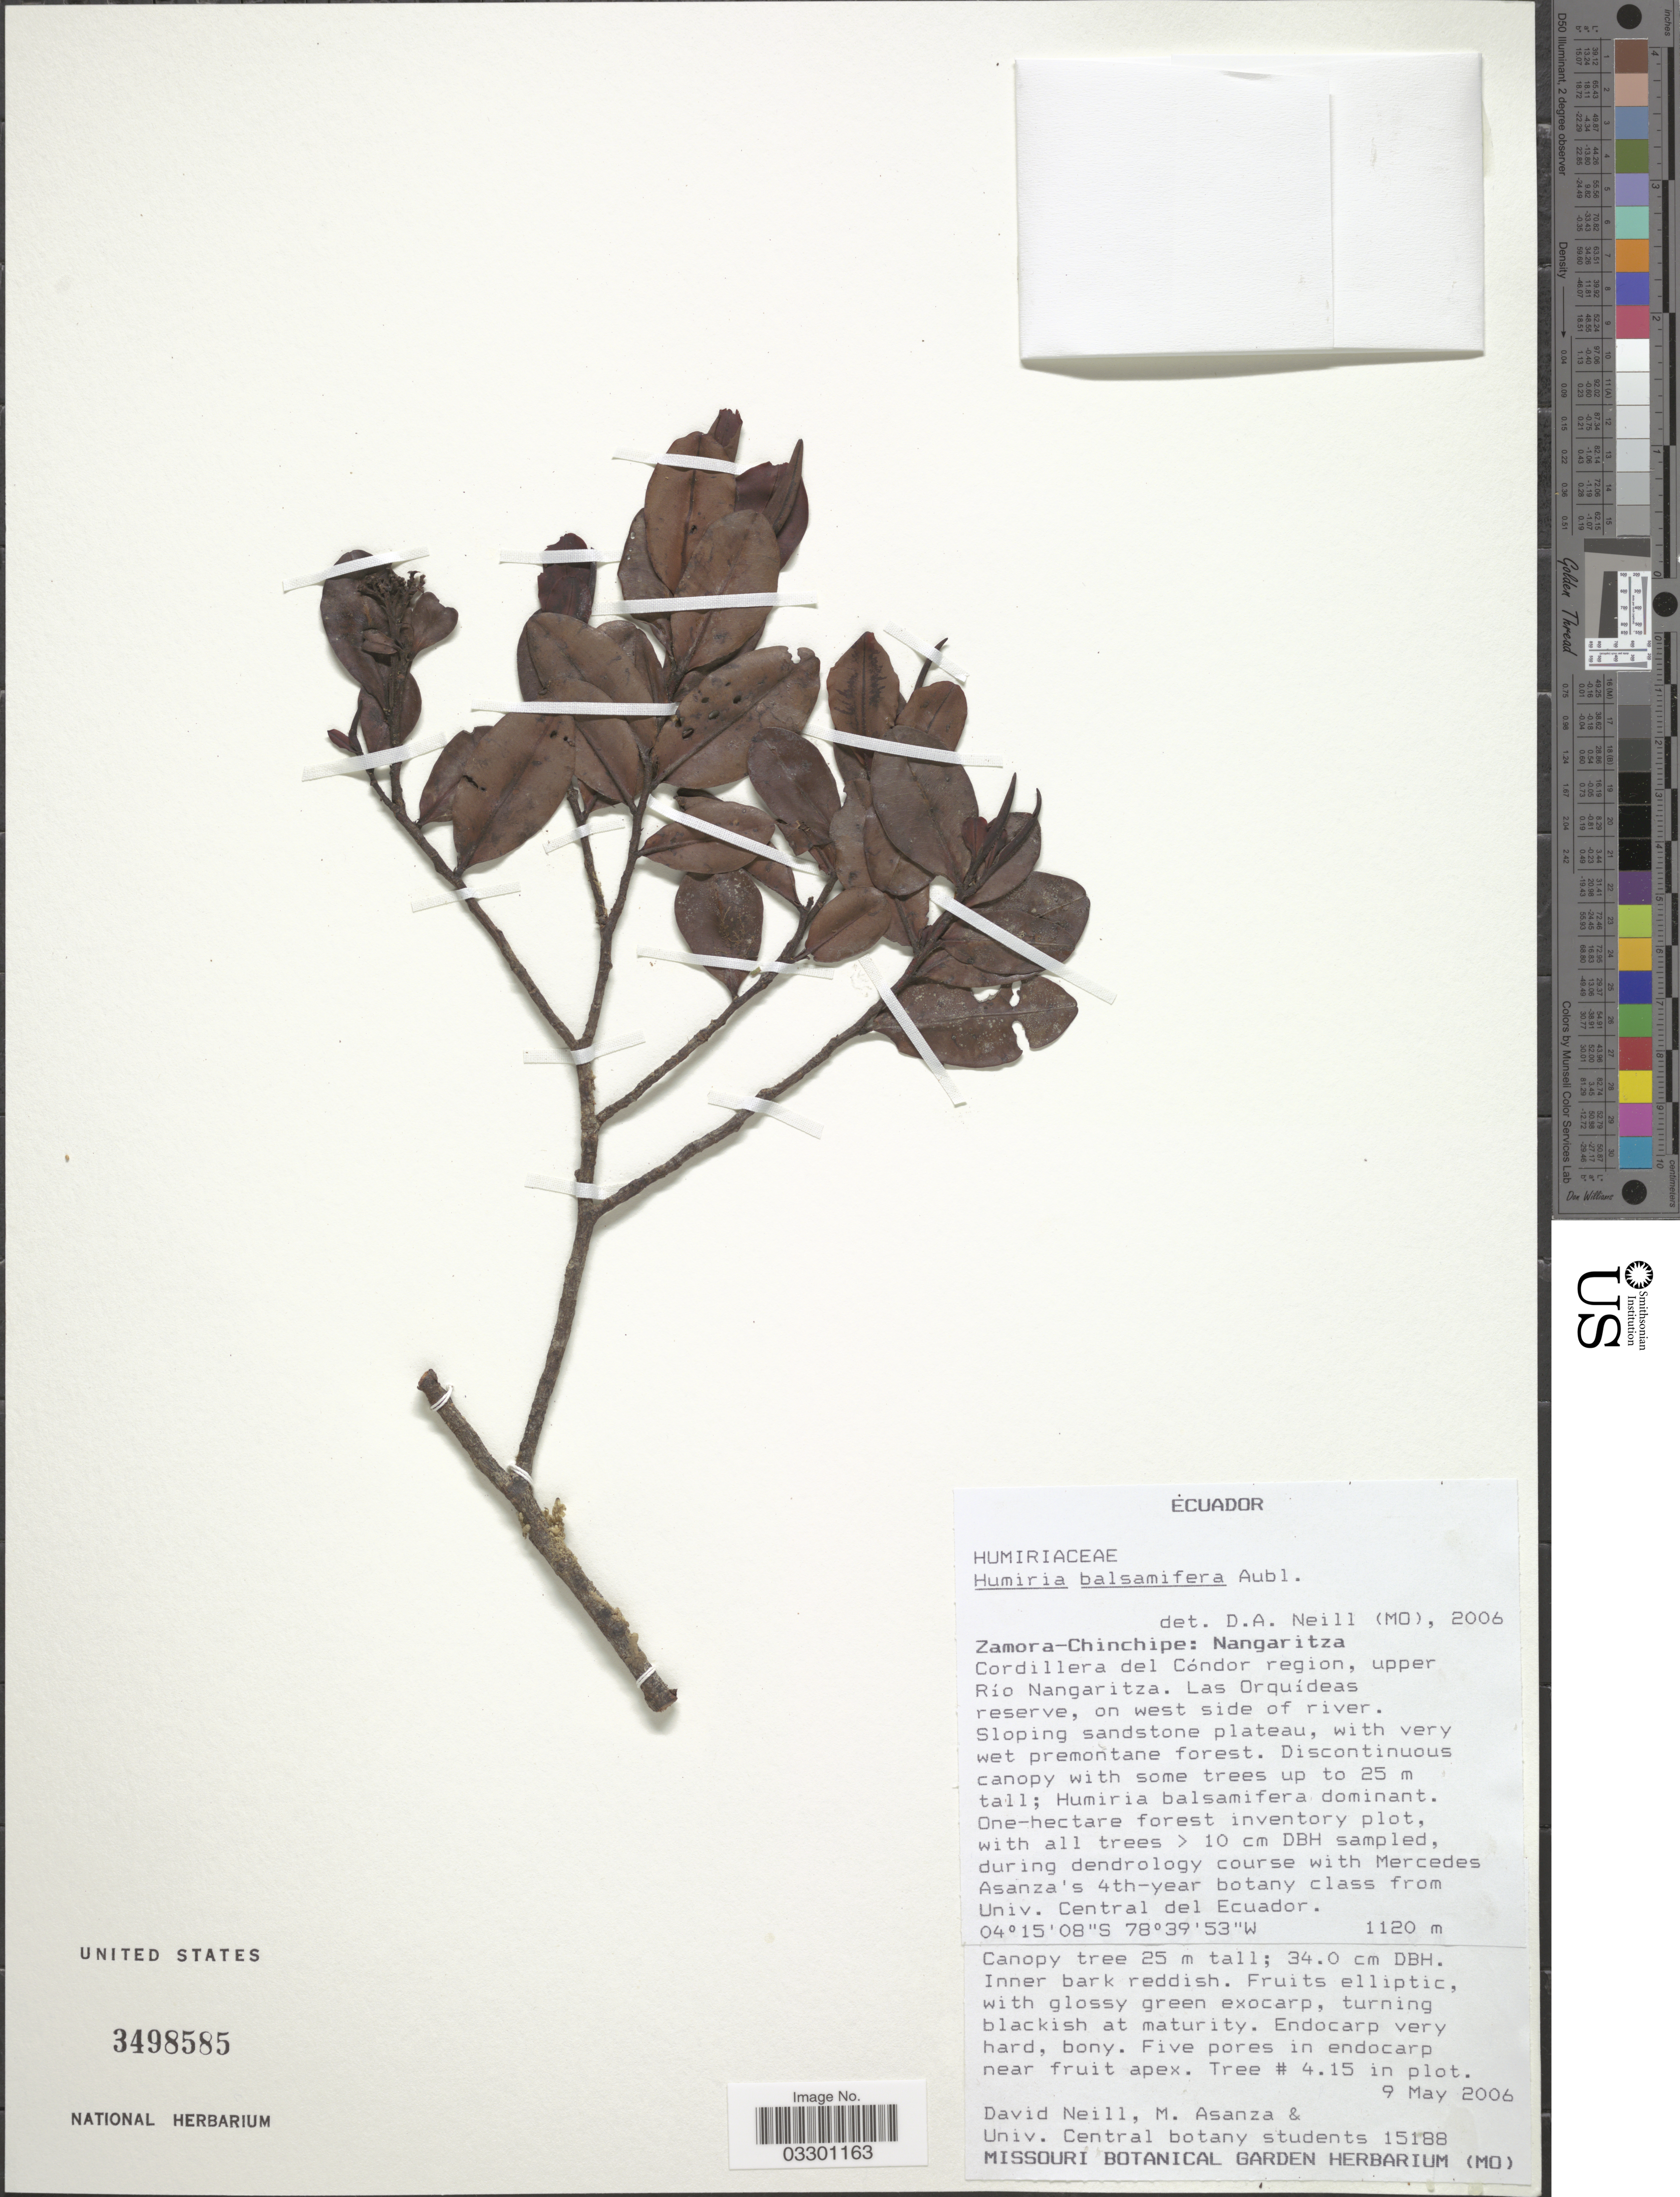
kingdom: Plantae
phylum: Tracheophyta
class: Magnoliopsida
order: Malpighiales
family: Humiriaceae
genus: Humiria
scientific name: Humiria balsamifera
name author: Aubl.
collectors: D. Neill, M. Asanza & Univ. Central botany students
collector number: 15188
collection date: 2006-05-09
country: Ecuador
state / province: Zamora-Chinchipe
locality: Nangaritza. Cordillera del Cóndor region, upper Río Nangaritza. Las Orquídeas reserve, on west side of river.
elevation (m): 1120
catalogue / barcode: US 3498585